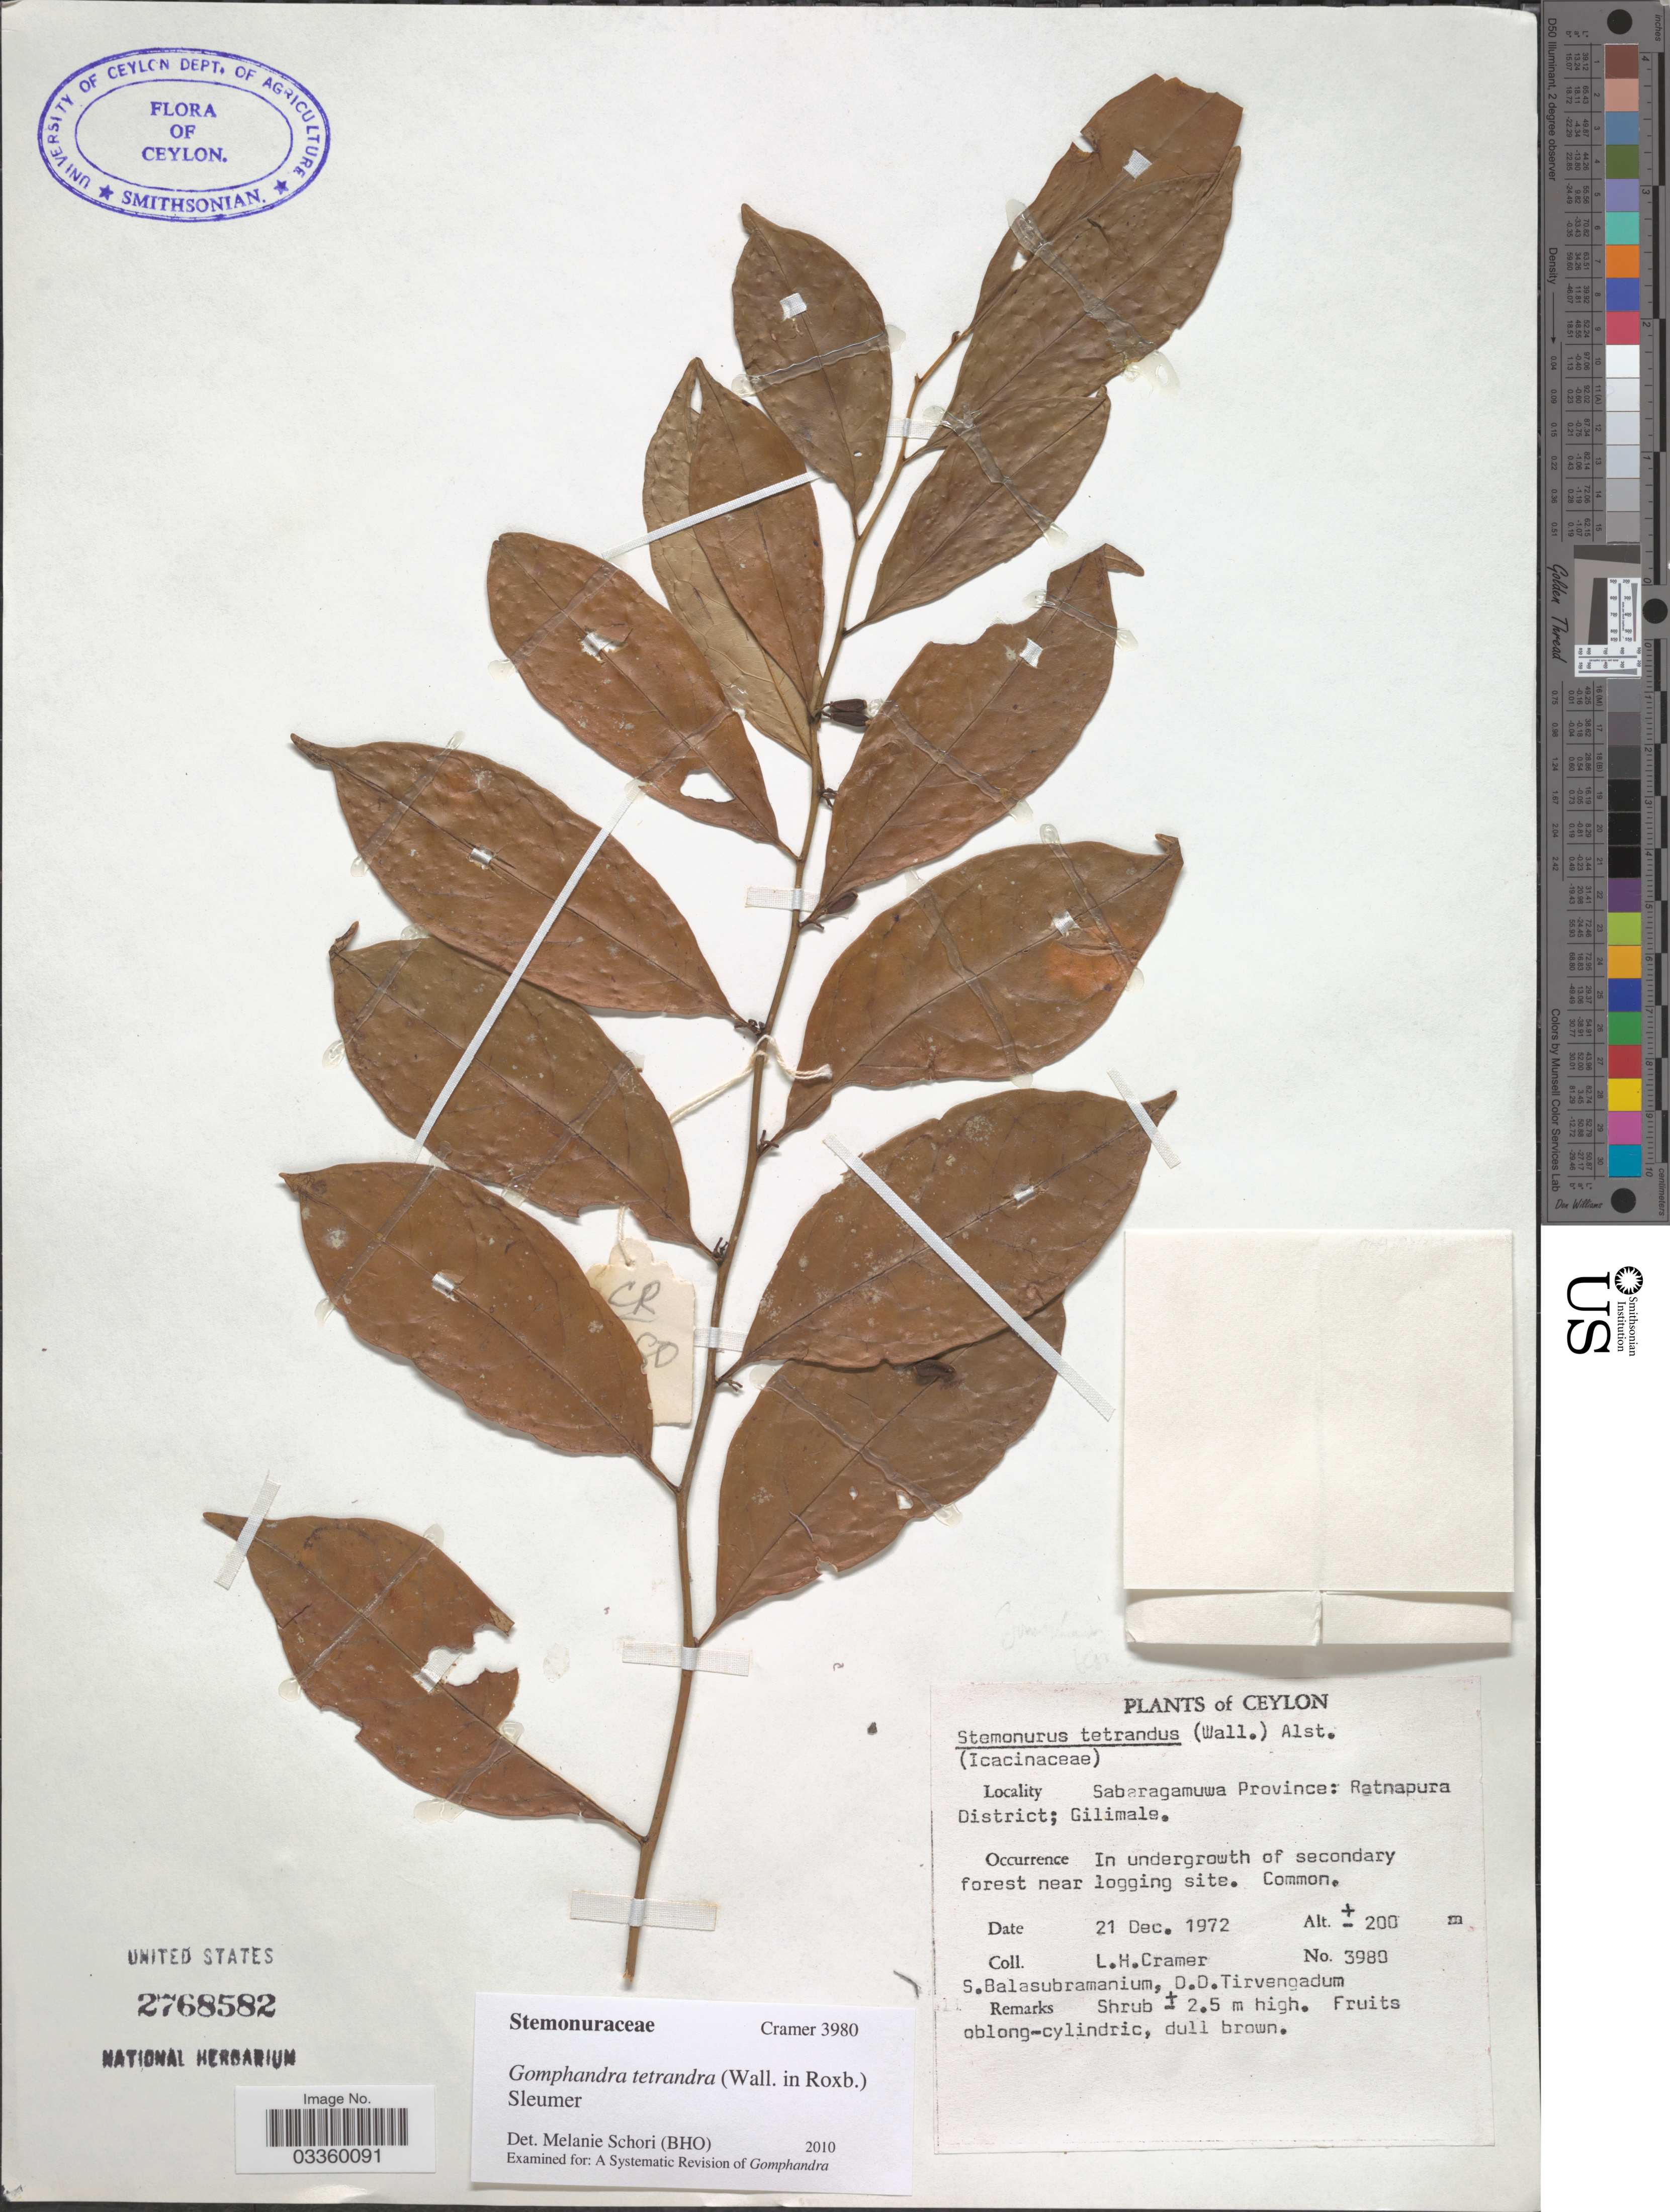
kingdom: Plantae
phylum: Tracheophyta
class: Magnoliopsida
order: Cardiopteridales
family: Stemonuraceae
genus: Gomphandra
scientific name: Gomphandra tetrandra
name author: (Wall.) Sleumer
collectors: L. H. Cramer, S. Balasubramanium & D. Tirvengadum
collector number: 3980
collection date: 1972-12-21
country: Sri Lanka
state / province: Sabaragamuwa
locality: Ceylon. Ratnapura District; Gilimale.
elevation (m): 200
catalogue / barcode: US 2768582